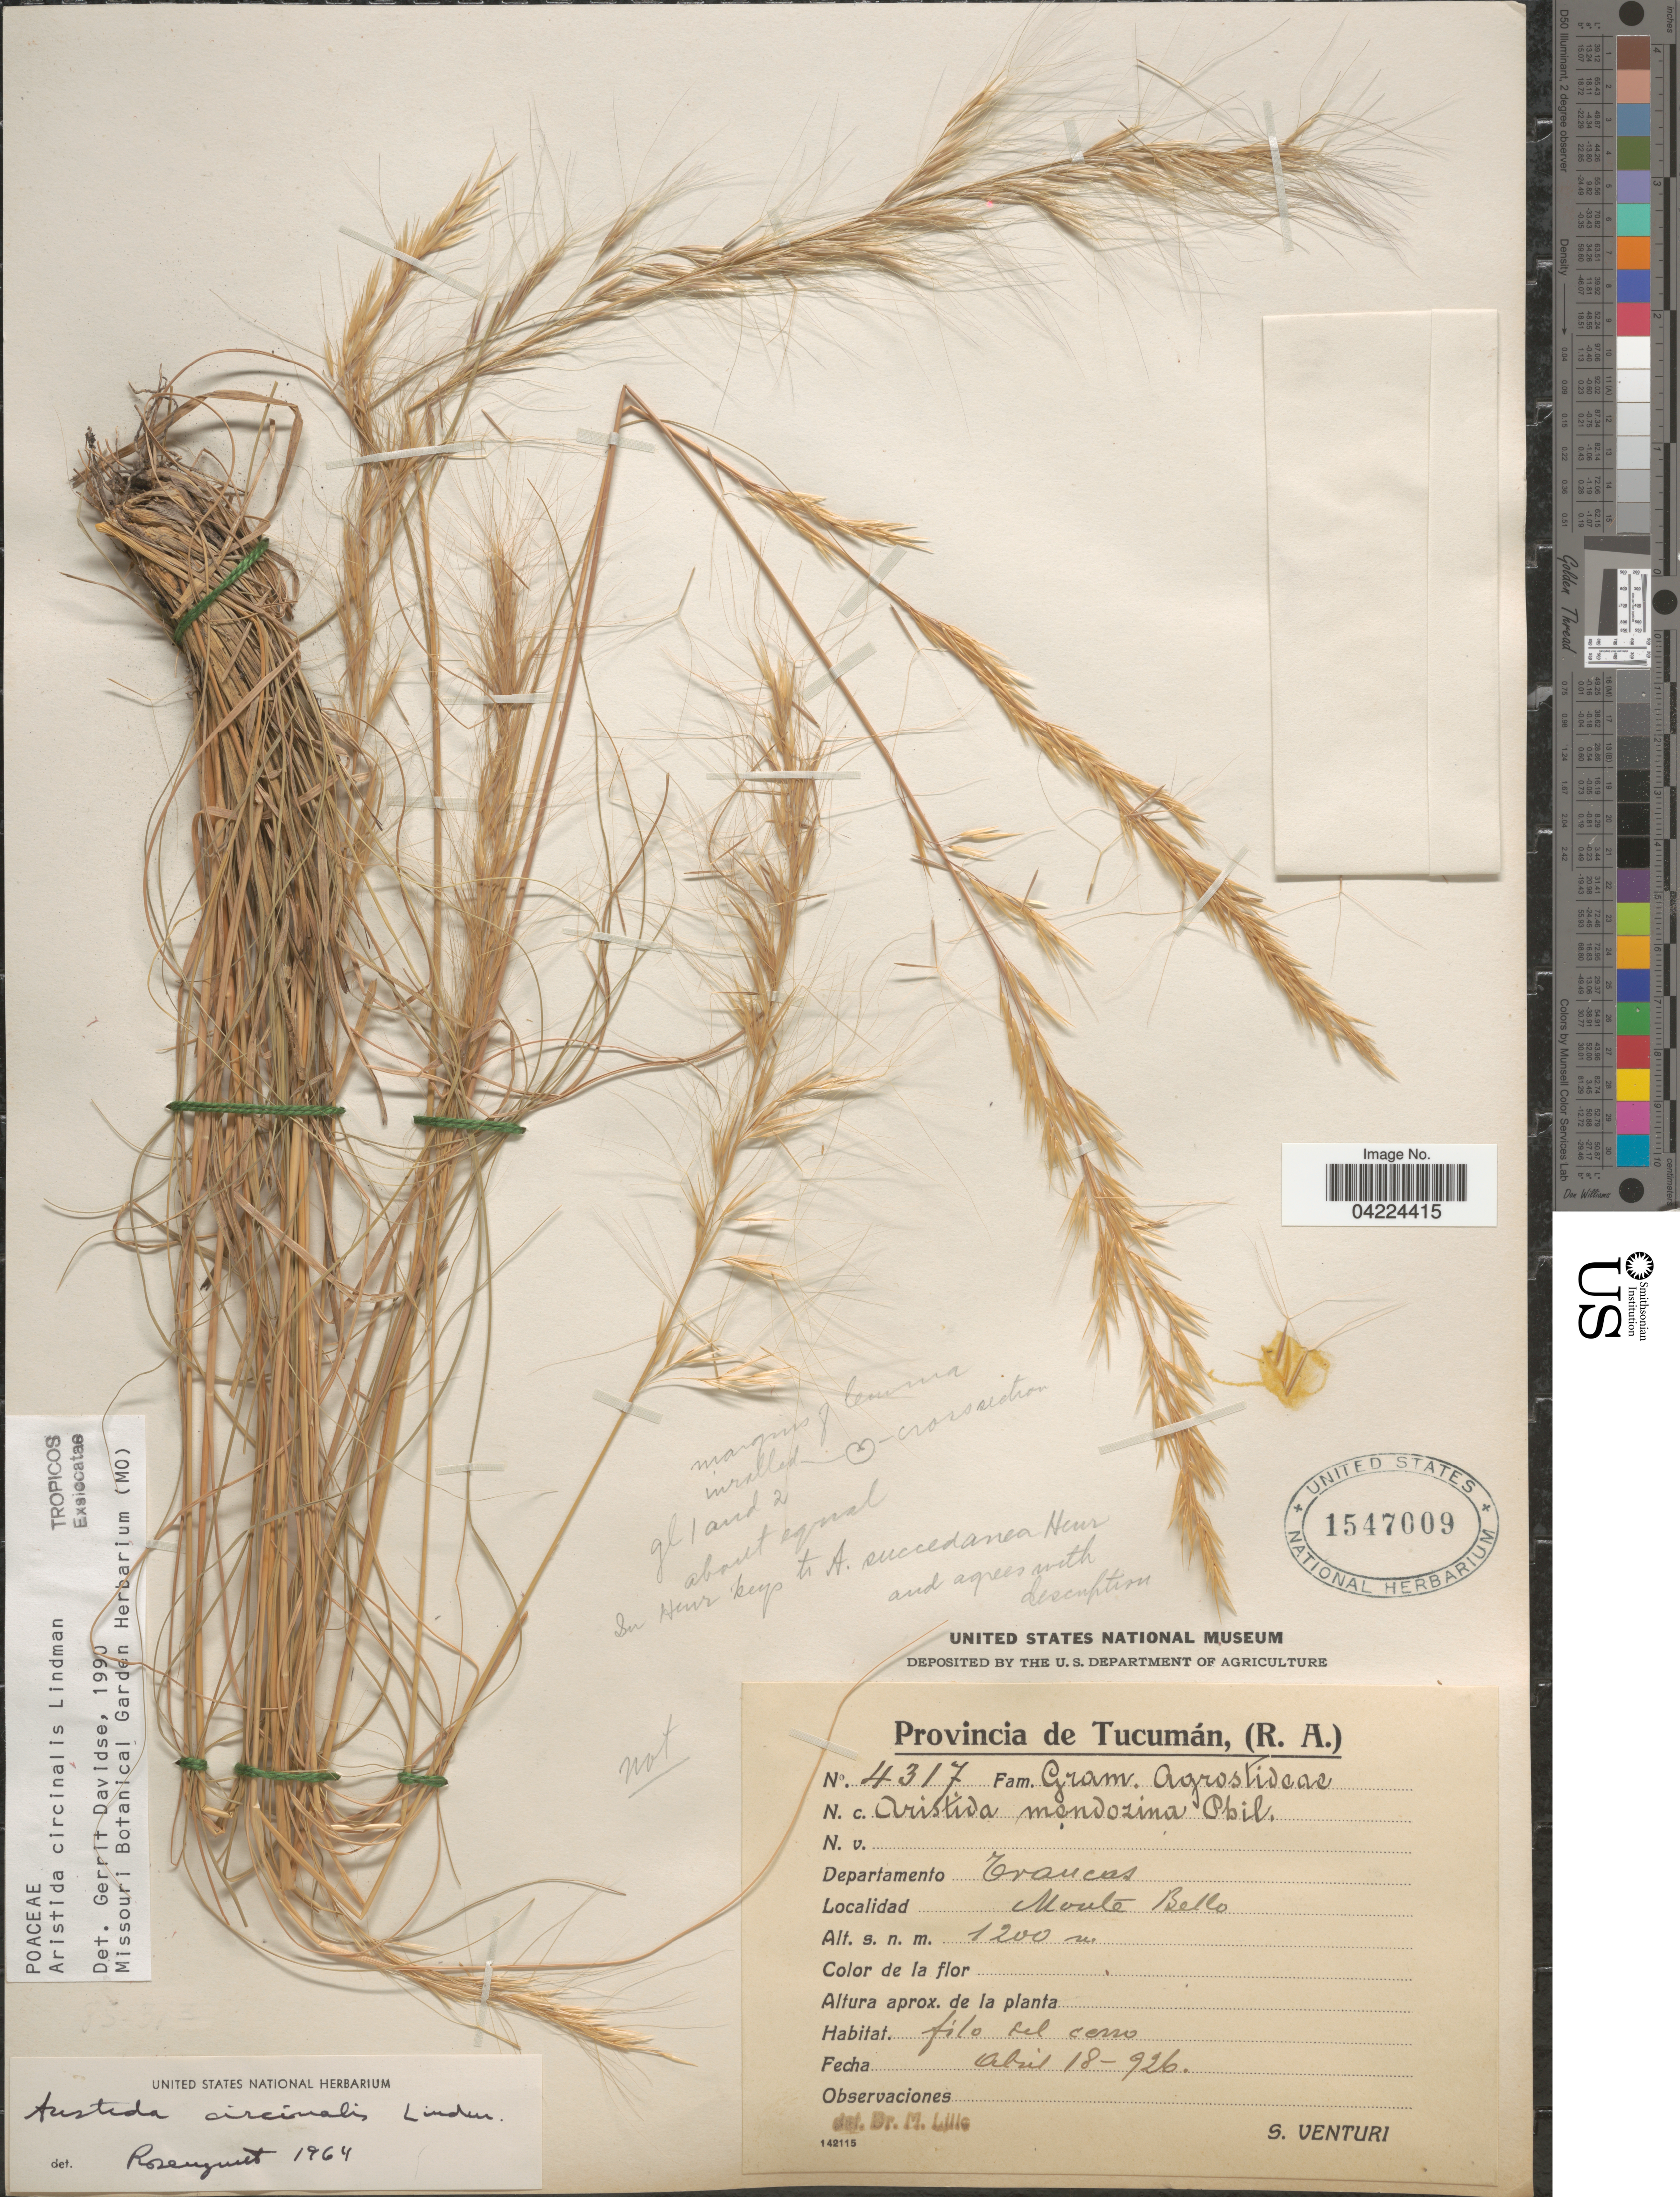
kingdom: Plantae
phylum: Tracheophyta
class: Liliopsida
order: Poales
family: Poaceae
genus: Aristida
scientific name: Aristida circinalis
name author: Lindm.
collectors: S. Venturi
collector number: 4317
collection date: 1926-04-18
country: Argentina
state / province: Tucuman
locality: Departamento Trancas. Monte Bello.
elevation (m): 1200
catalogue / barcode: US 1547009